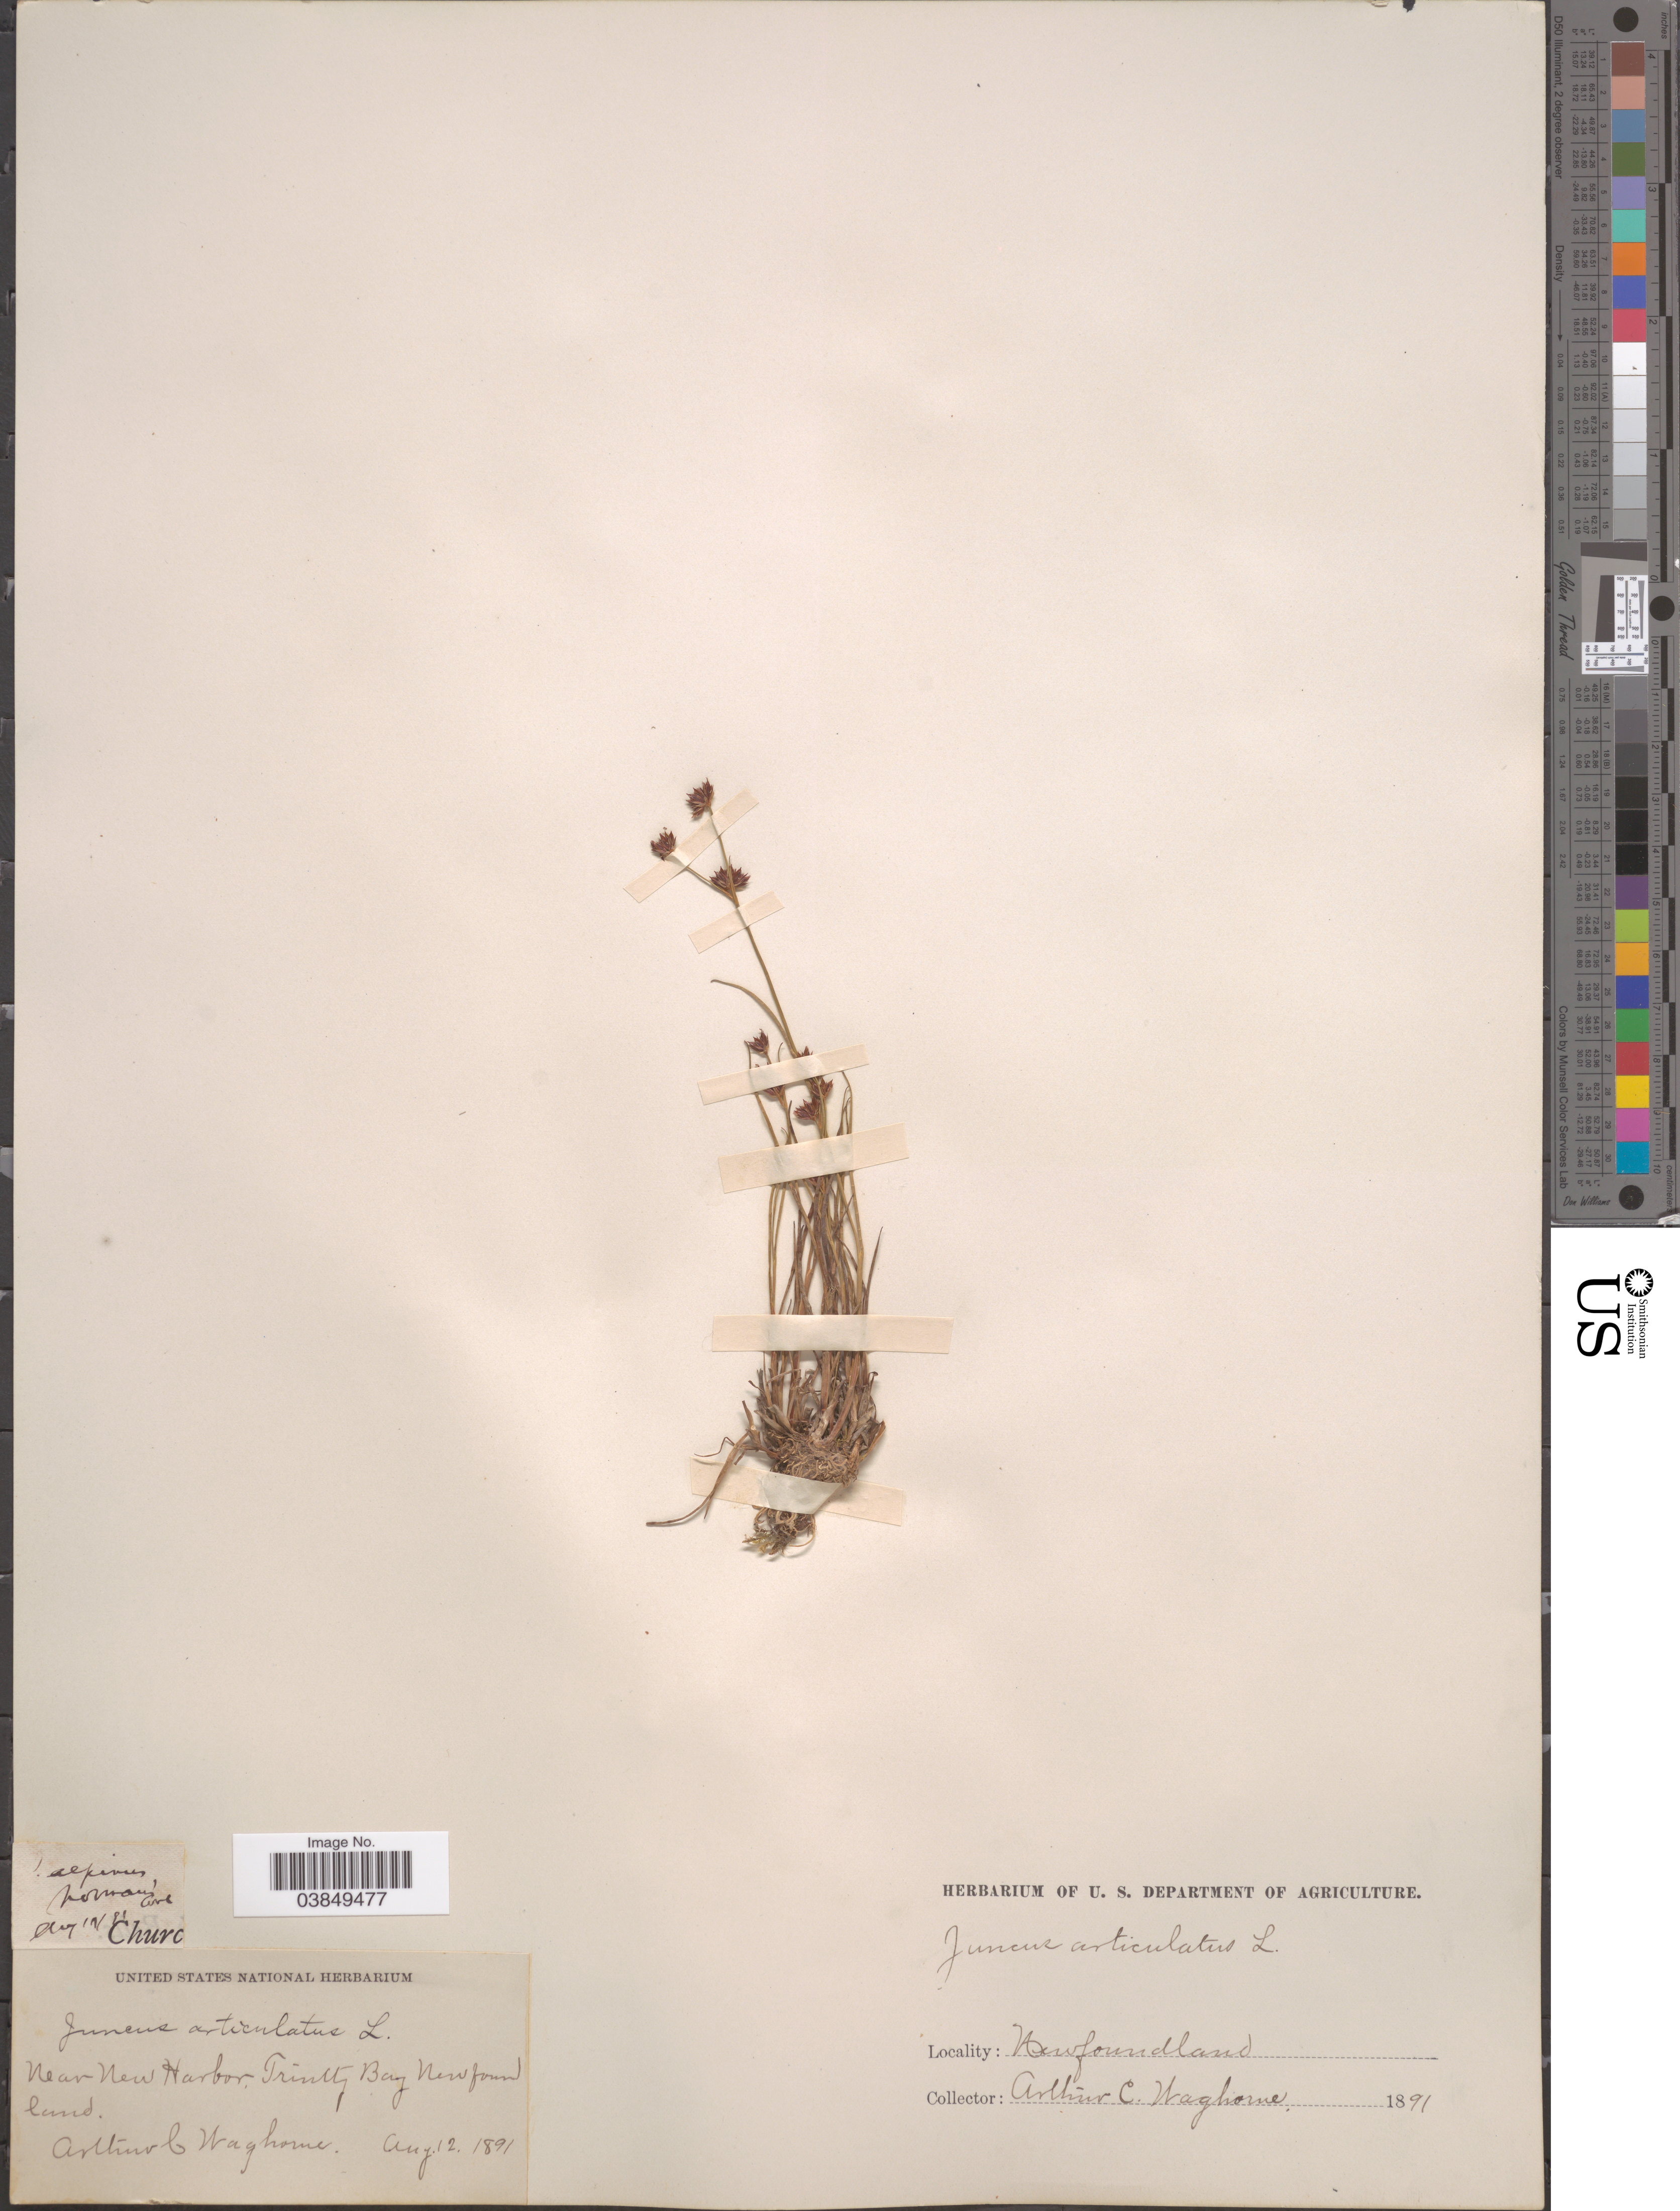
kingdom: Plantae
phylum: Tracheophyta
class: Liliopsida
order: Poales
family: Juncaceae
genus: Juncus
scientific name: Juncus articulatus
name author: L.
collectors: A. Waghorne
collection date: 1891-08-12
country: Canada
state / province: Newfoundland and Labrador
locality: Norman's Cove. Near New Harbor, Trinity Bay.